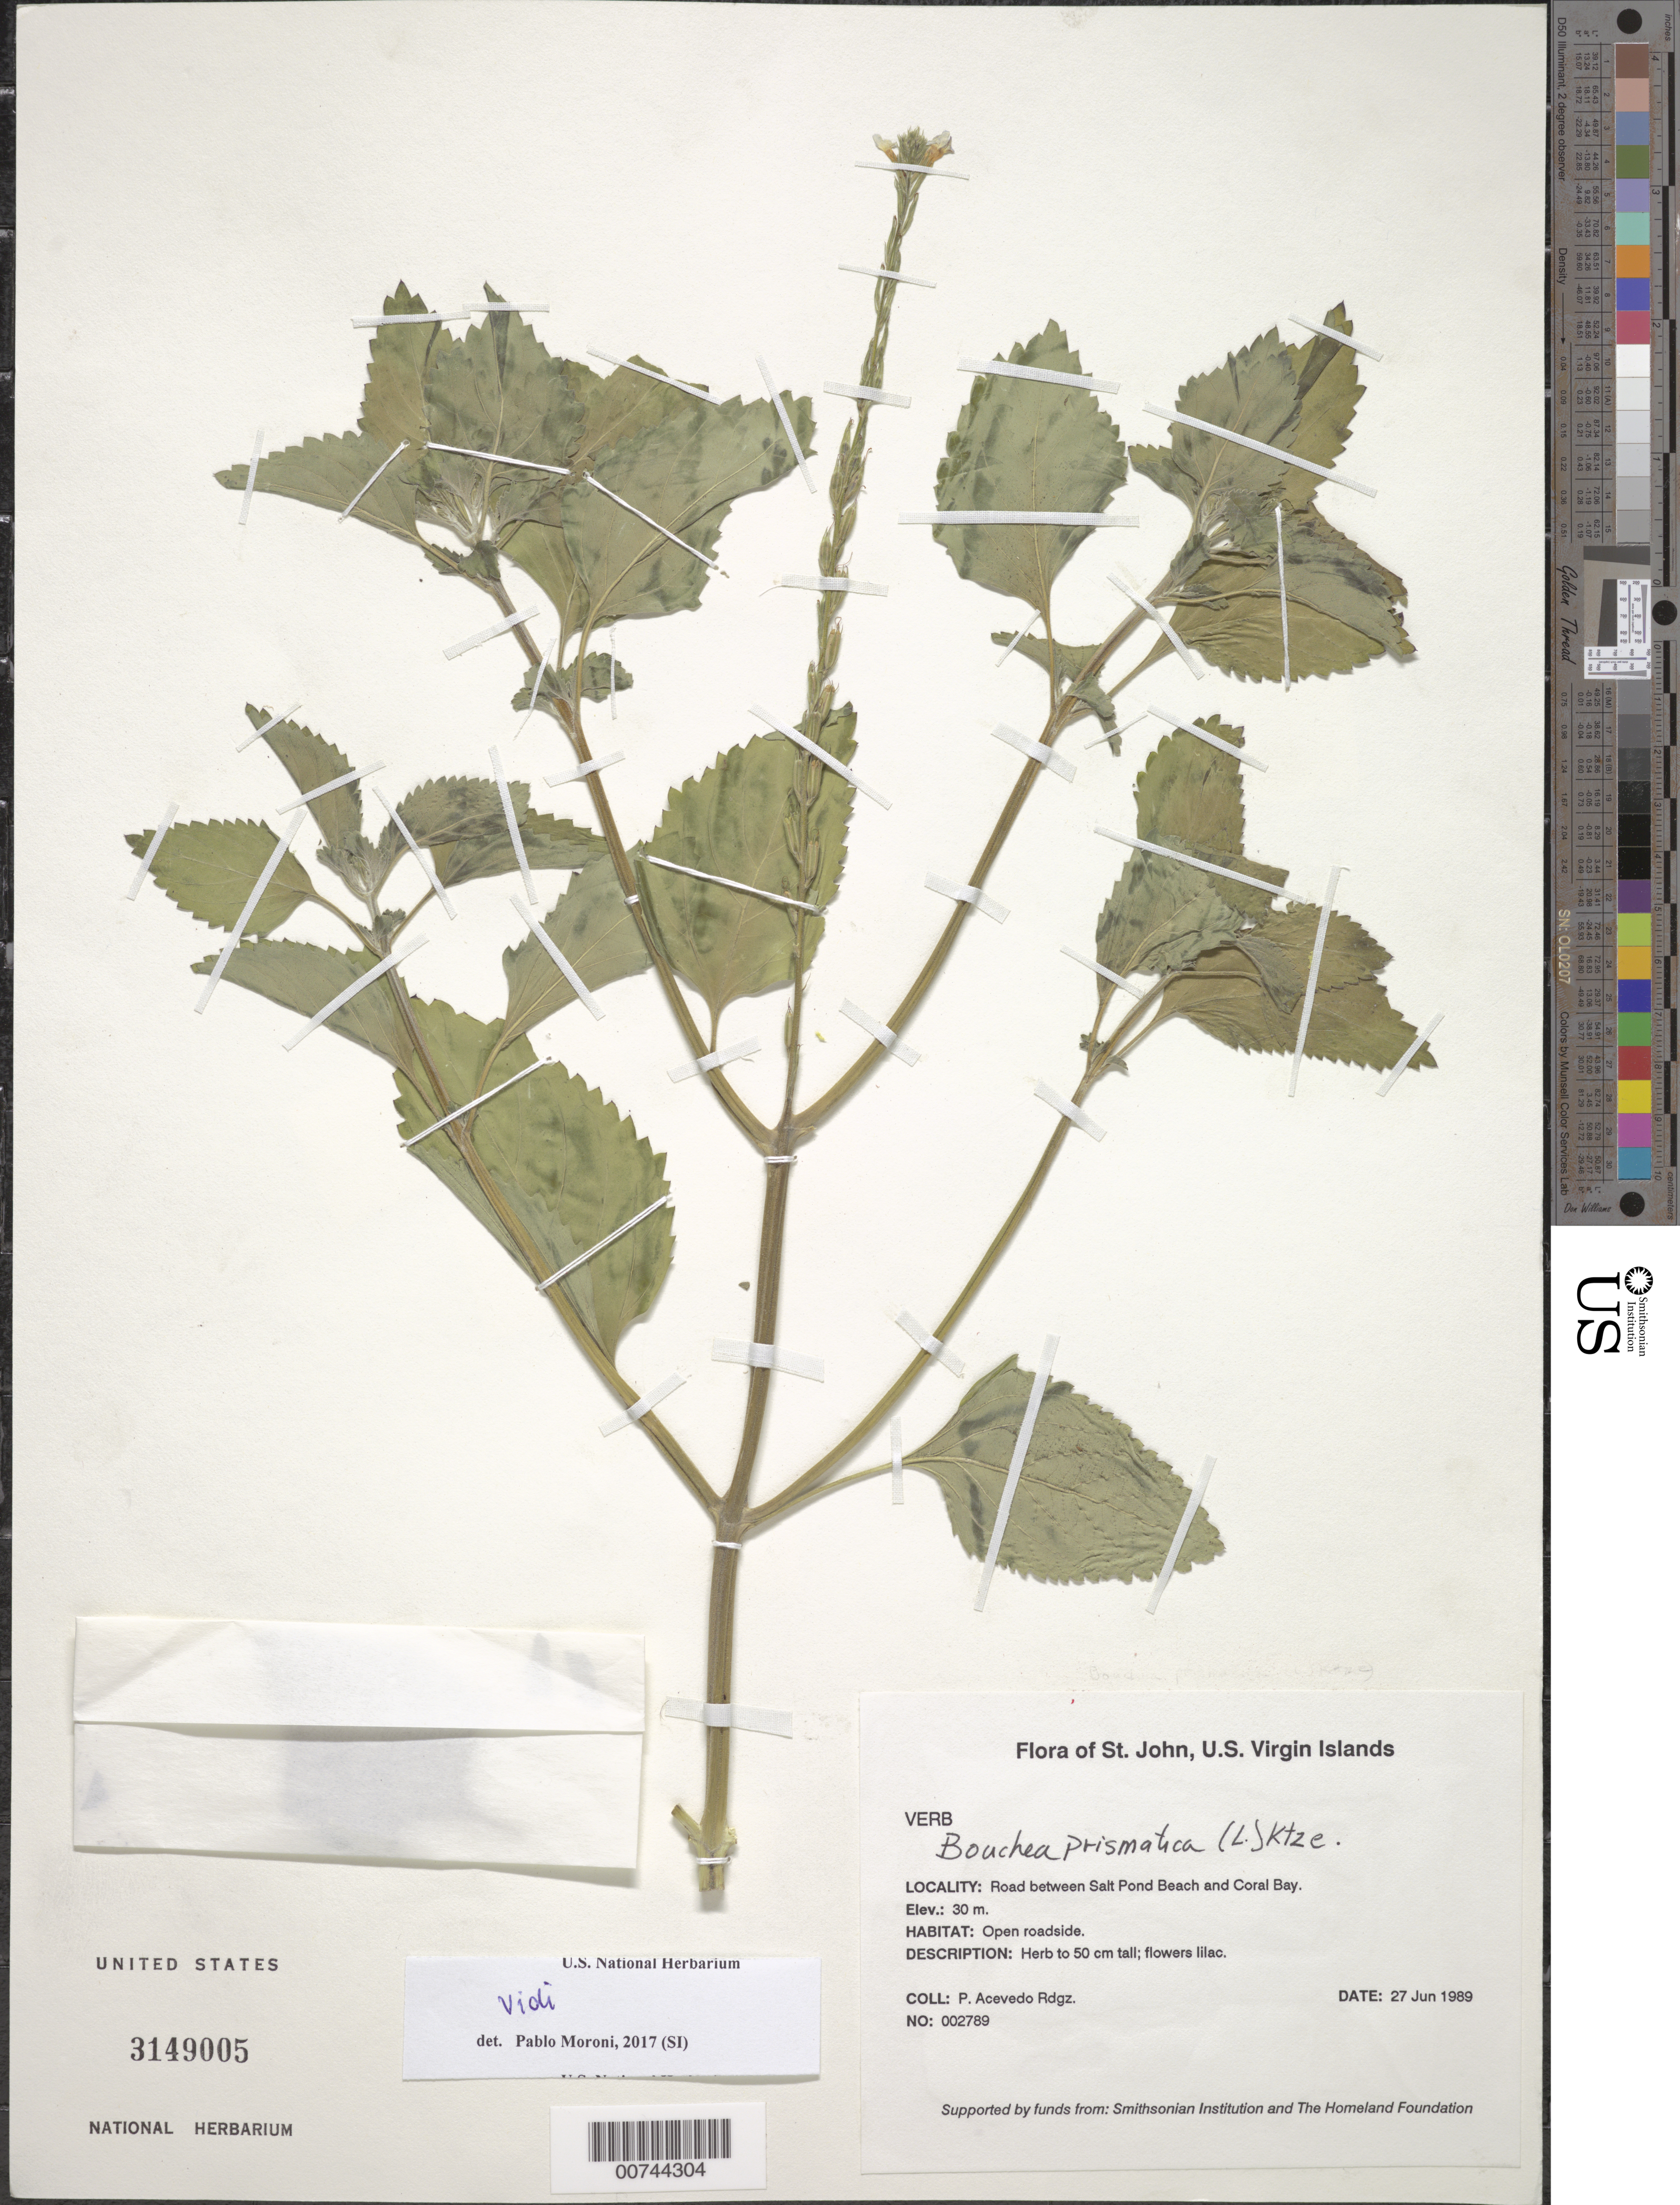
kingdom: Plantae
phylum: Tracheophyta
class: Magnoliopsida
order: Lamiales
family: Verbenaceae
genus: Bouchea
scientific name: Bouchea prismatica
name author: (L.) Kuntze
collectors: P. Acevedo-Rodr.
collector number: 2789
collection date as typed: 27 Jun 1989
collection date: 1989-06-27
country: U.S. Virgin Islands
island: St. John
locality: Road between Salt Pond Beach and Coral Bay.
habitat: Open roadside.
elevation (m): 30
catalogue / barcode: US 3149005